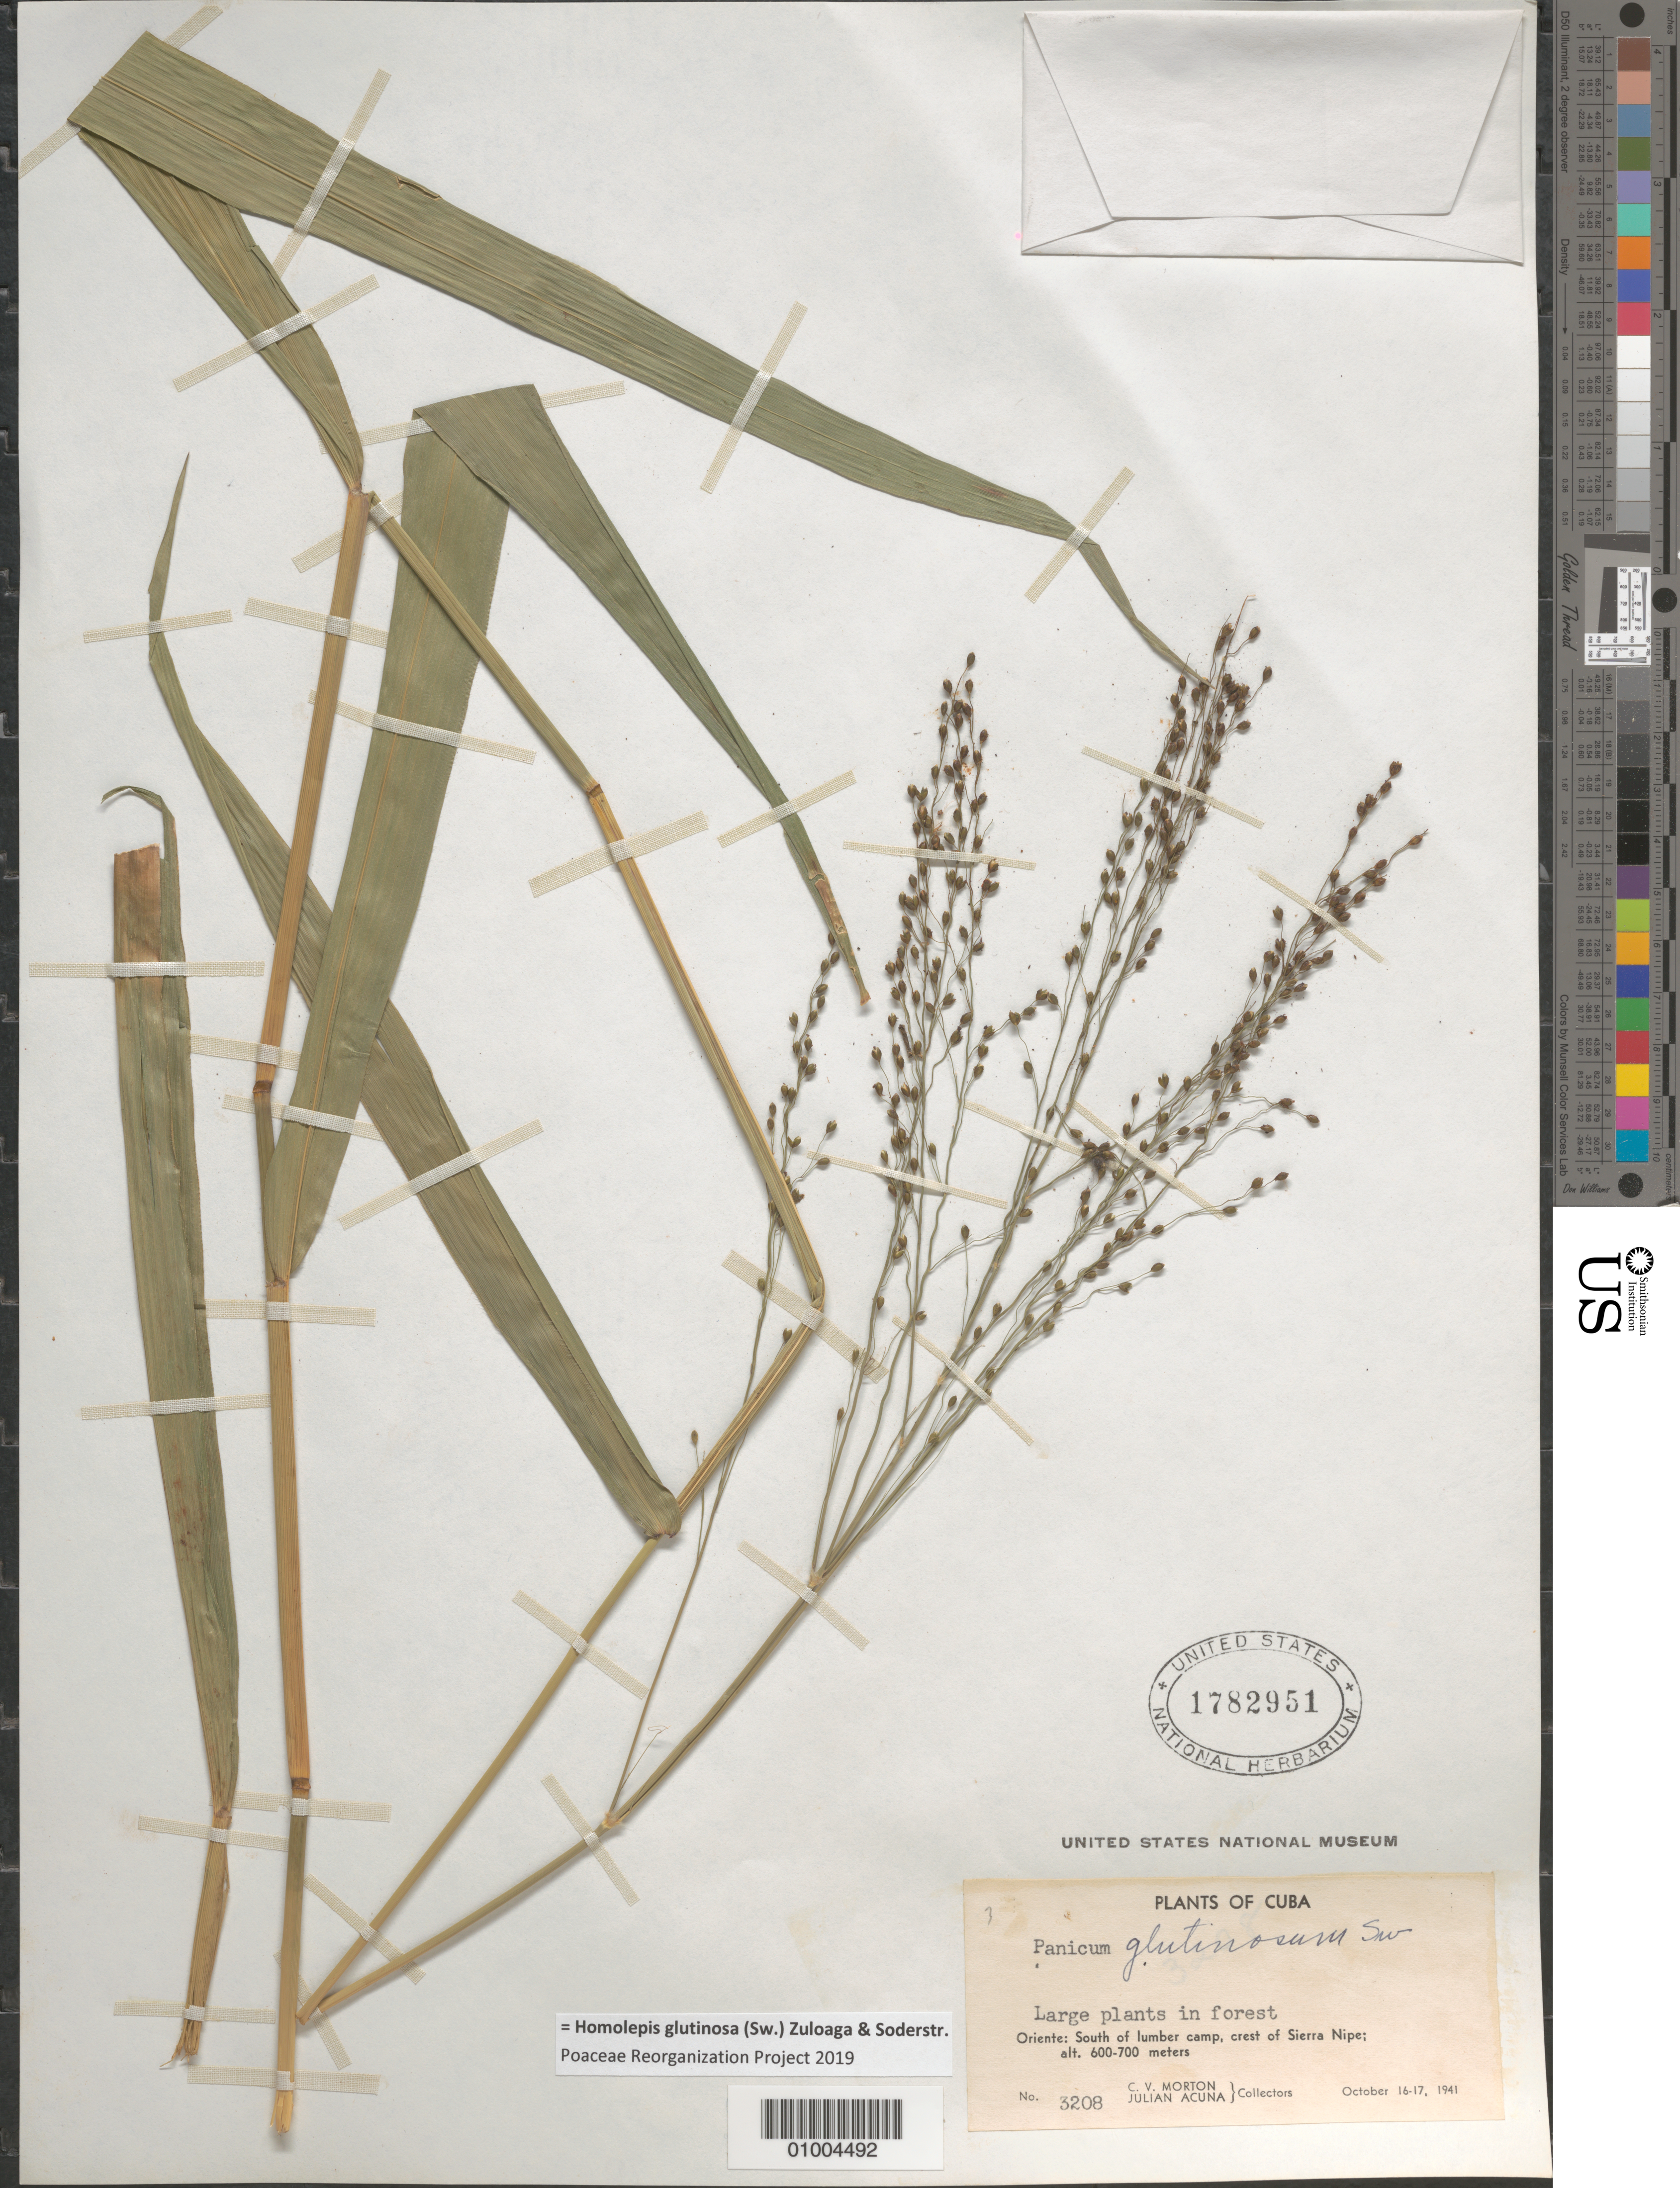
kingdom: Plantae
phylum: Tracheophyta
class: Liliopsida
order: Poales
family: Poaceae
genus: Homolepis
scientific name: Homolepis glutinosa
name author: (Sw.) Zuloaga & Soderstr.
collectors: C. V. Morton & J. Acuña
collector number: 3208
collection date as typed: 16 Oct 1941 to 17 Oct 1941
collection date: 1941-10-16/1941-10-17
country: Cuba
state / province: Holguín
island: Cuba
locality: crest of Sierra Nipe, S of lumber camp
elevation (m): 600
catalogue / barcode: US 1782951